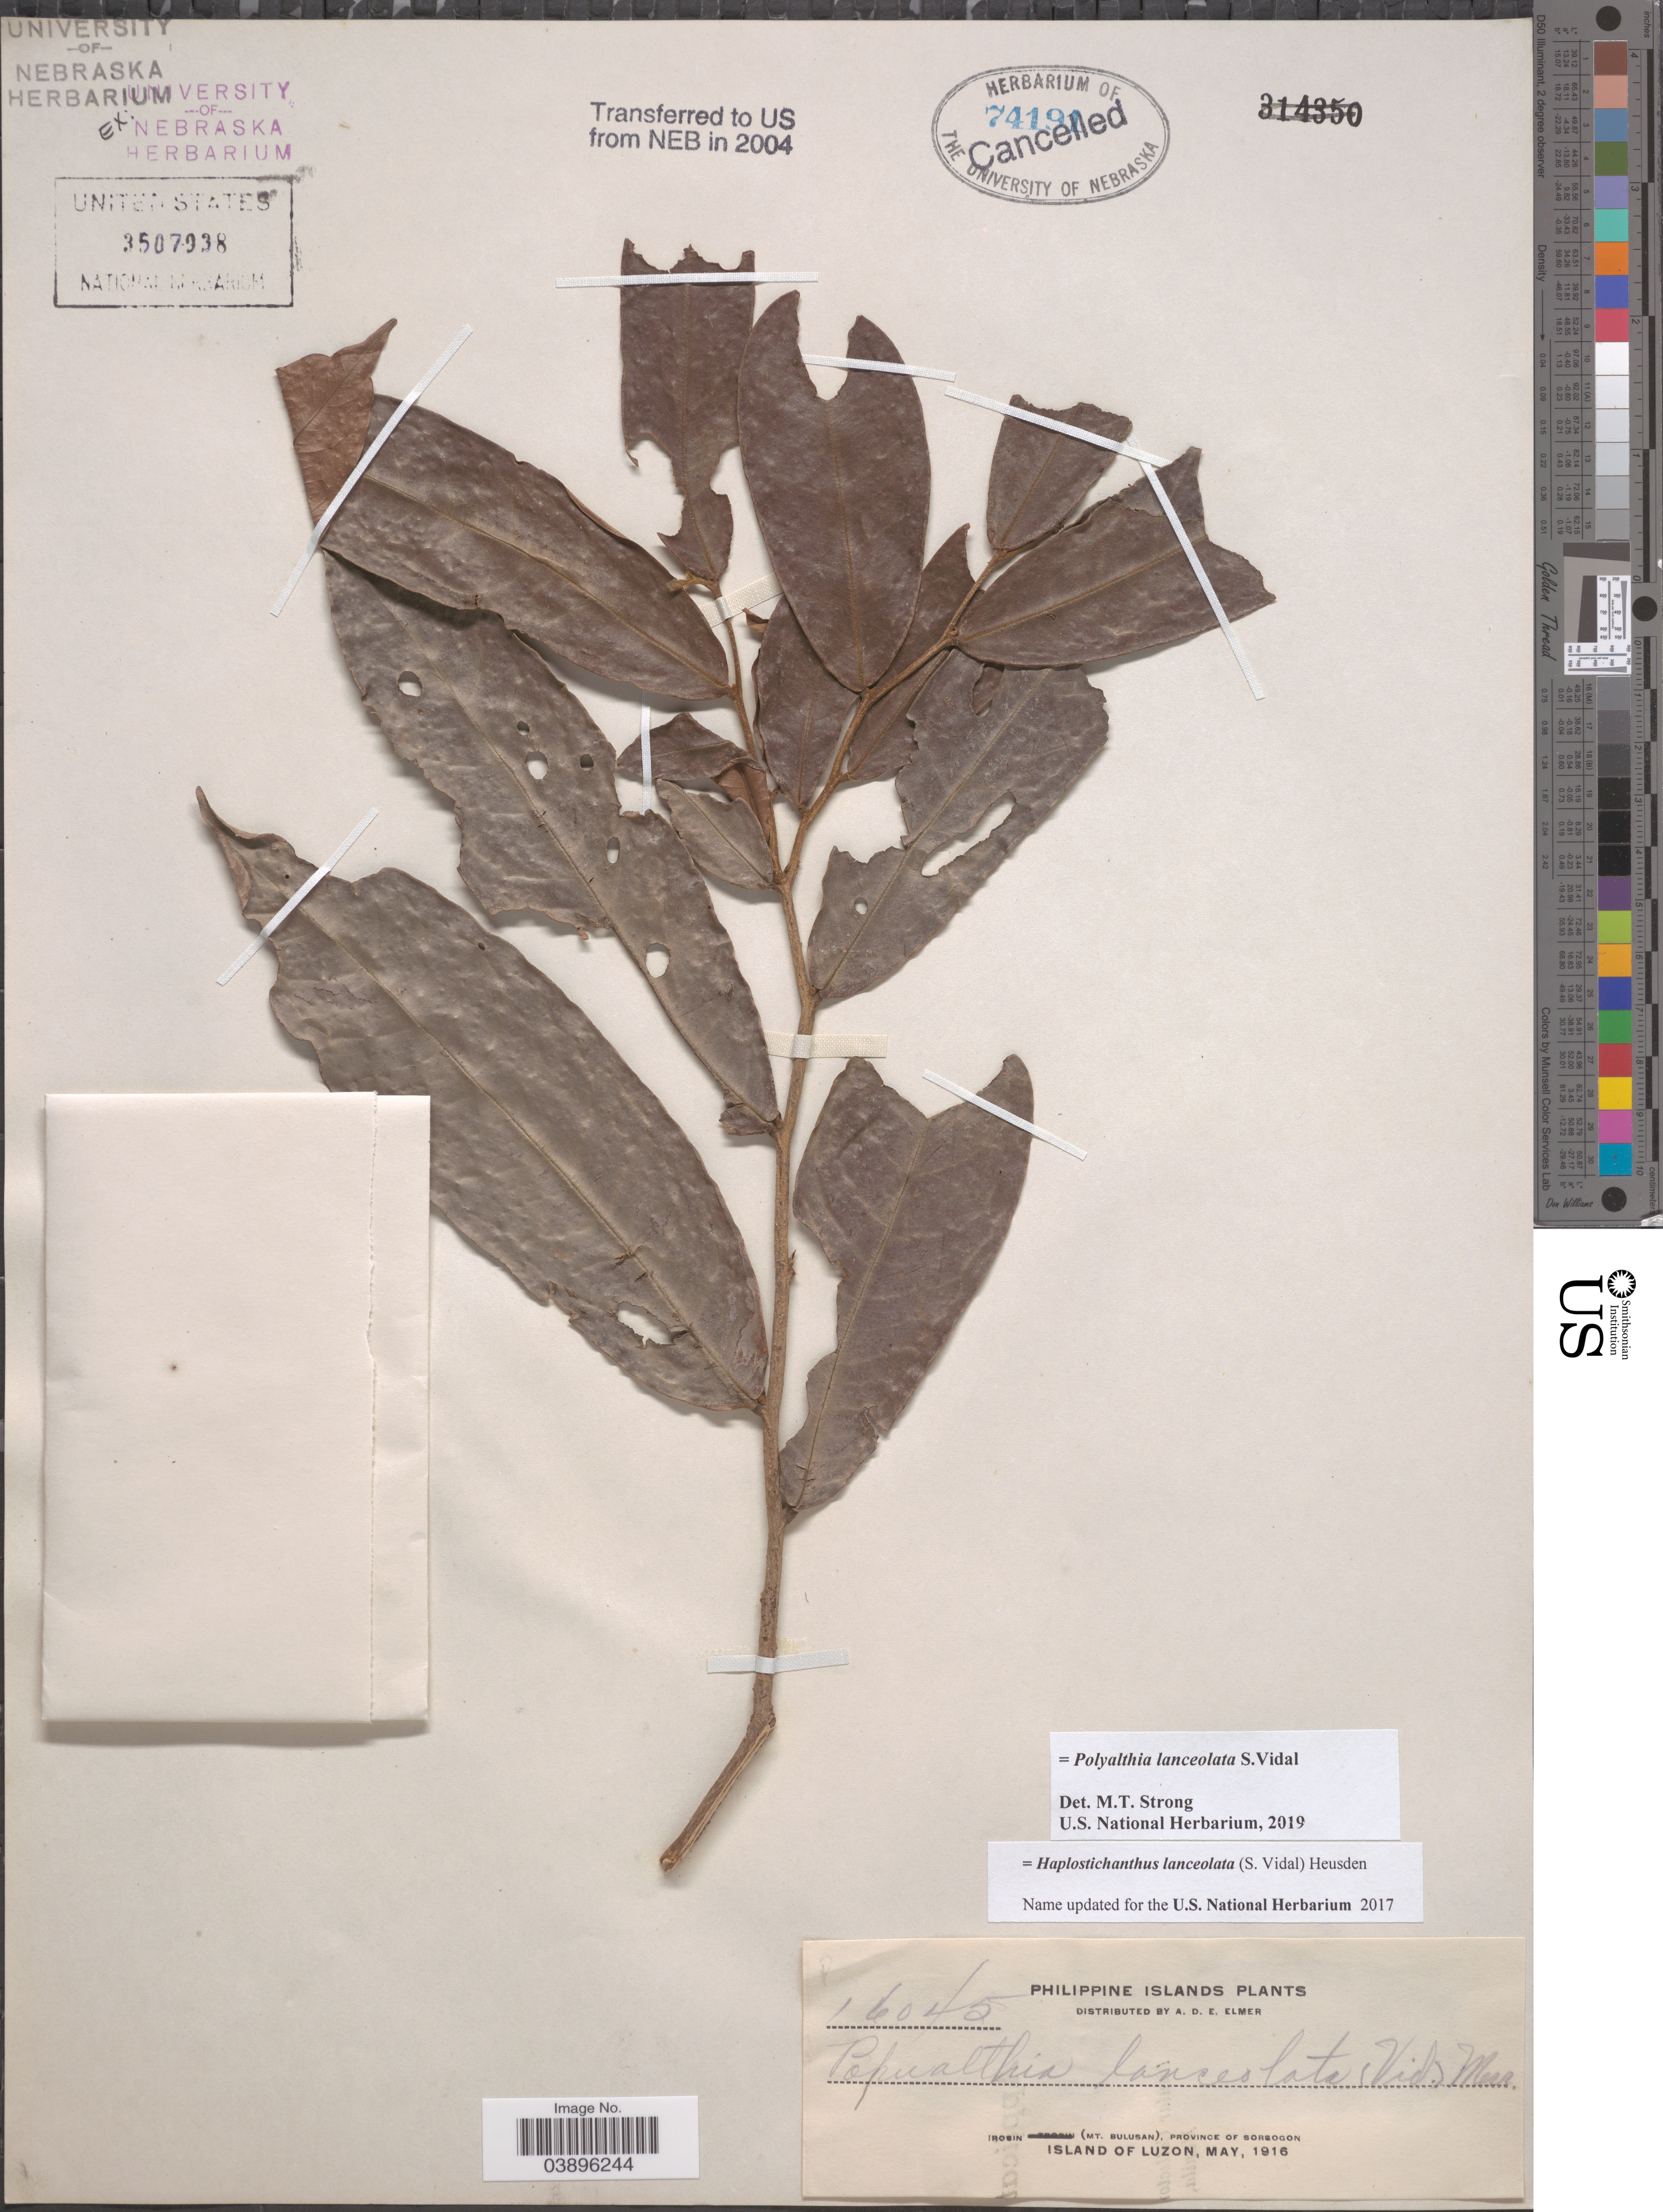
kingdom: Plantae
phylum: Tracheophyta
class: Magnoliopsida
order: Magnoliales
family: Annonaceae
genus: Polyalthia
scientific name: Polyalthia lanceolata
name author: S. Vidal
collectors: A. D. E. Elmer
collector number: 16045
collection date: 1916-05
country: Philippines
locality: Irosin (Mt. Bulusan), Province of Sorsogon. Island of Luzon.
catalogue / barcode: US 3507938